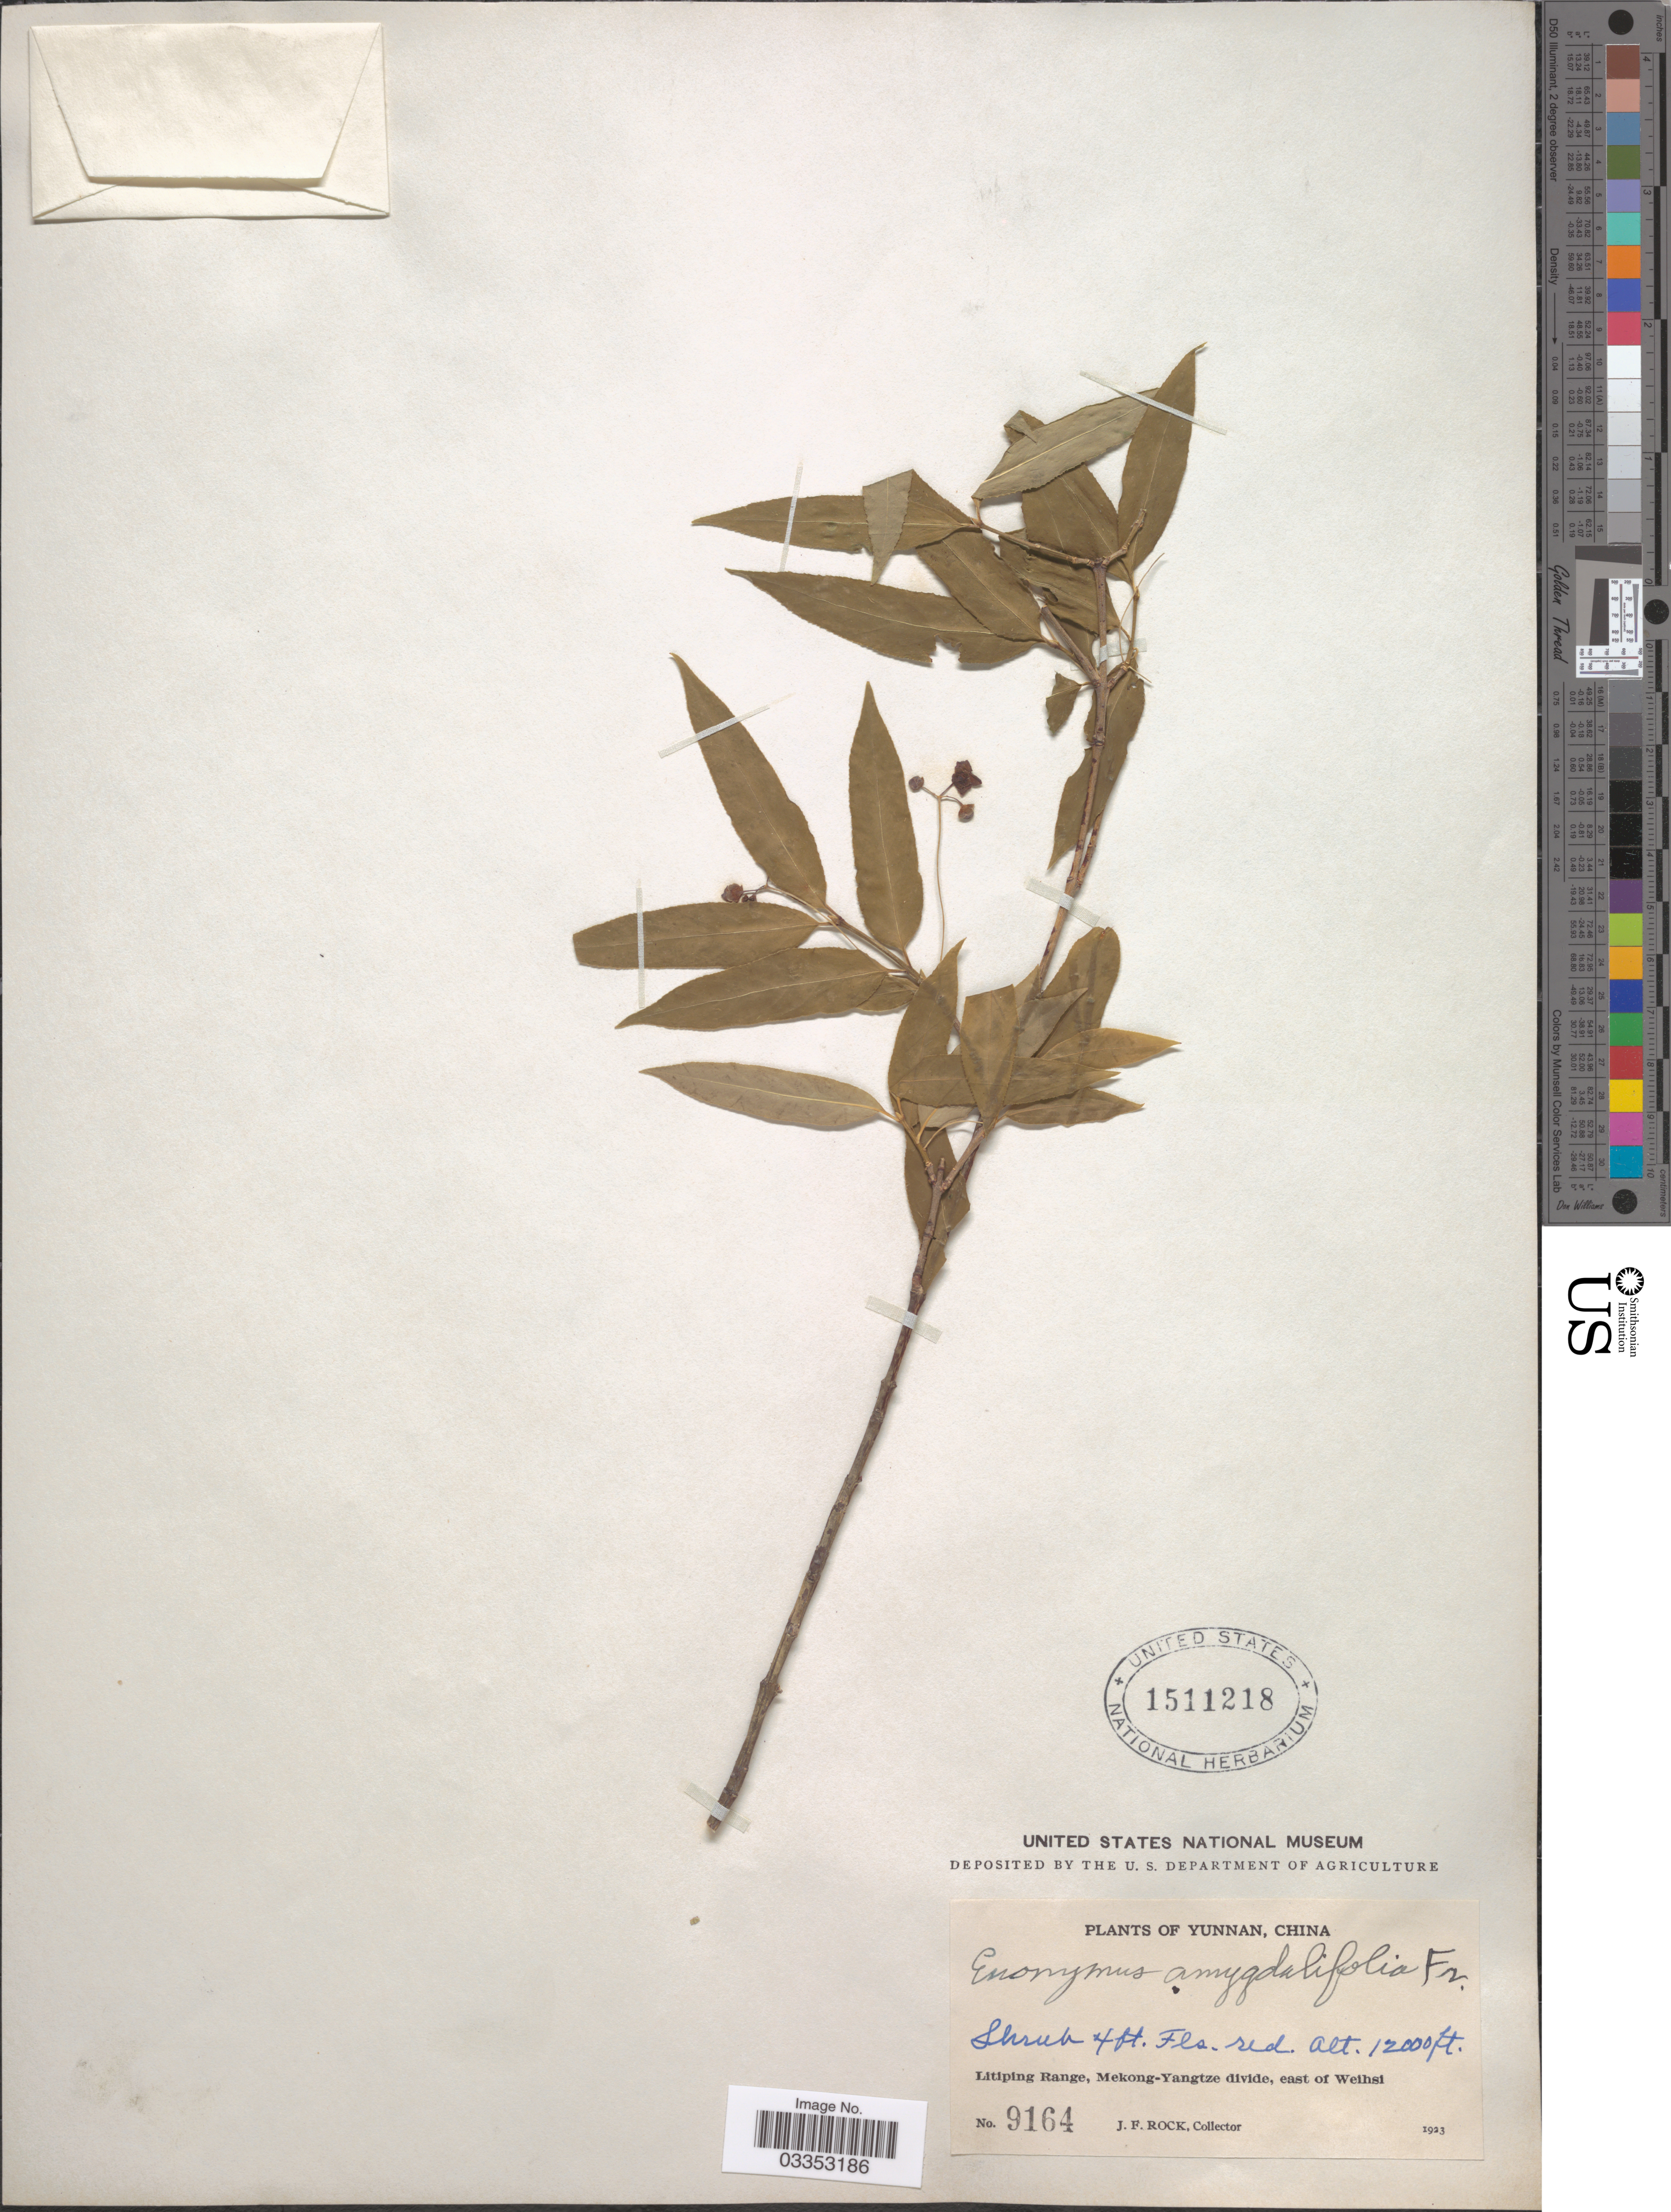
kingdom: Plantae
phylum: Tracheophyta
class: Magnoliopsida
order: Celastrales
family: Celastraceae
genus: Euonymus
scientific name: Euonymus amygdalifolius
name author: Franch.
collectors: J. Rock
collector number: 9164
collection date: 1923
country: China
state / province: Yunnan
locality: Litiping Range, Mekong-Yangtze divide, east of Weihsi.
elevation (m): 3658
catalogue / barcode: US 1511218